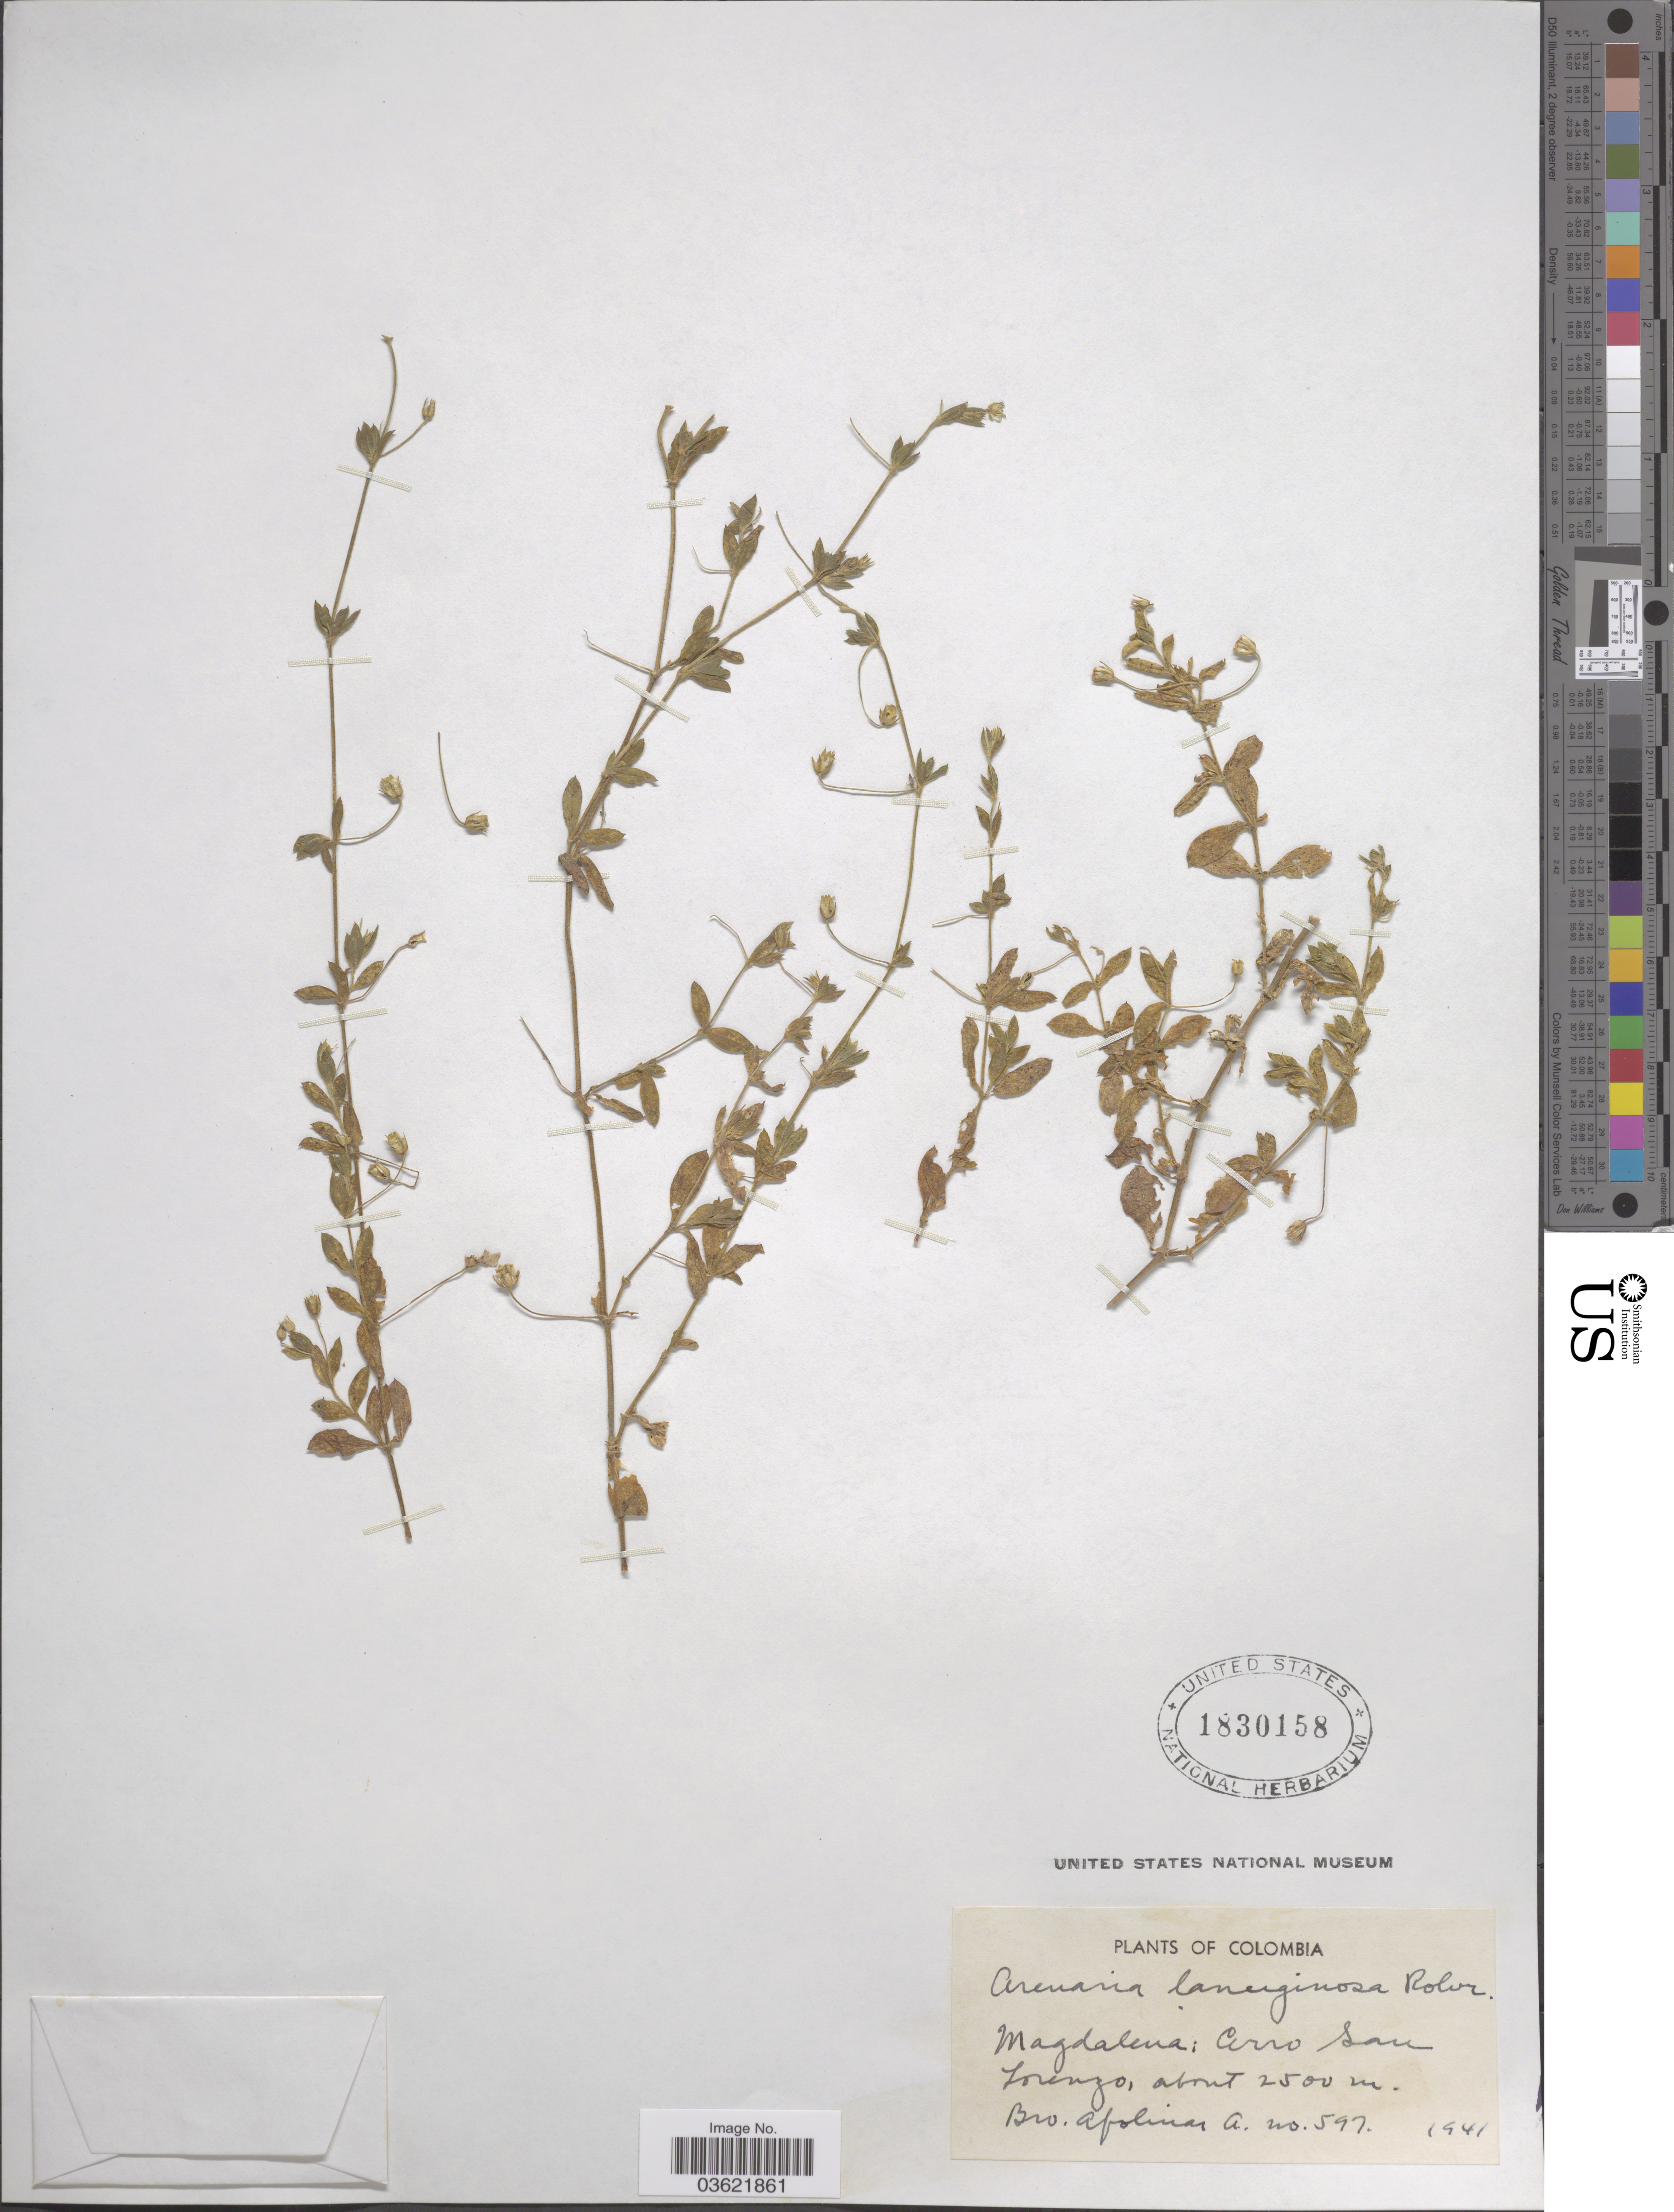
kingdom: Plantae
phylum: Tracheophyta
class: Magnoliopsida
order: Caryophyllales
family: Caryophyllaceae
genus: Arenaria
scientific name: Arenaria lanuginosa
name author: (Michx.) Rohrb.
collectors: Bro. Apolinar A.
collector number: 597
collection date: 1941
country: Colombia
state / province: Magdalena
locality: Cerro San Lorenzo.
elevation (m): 2500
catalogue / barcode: US 1830158